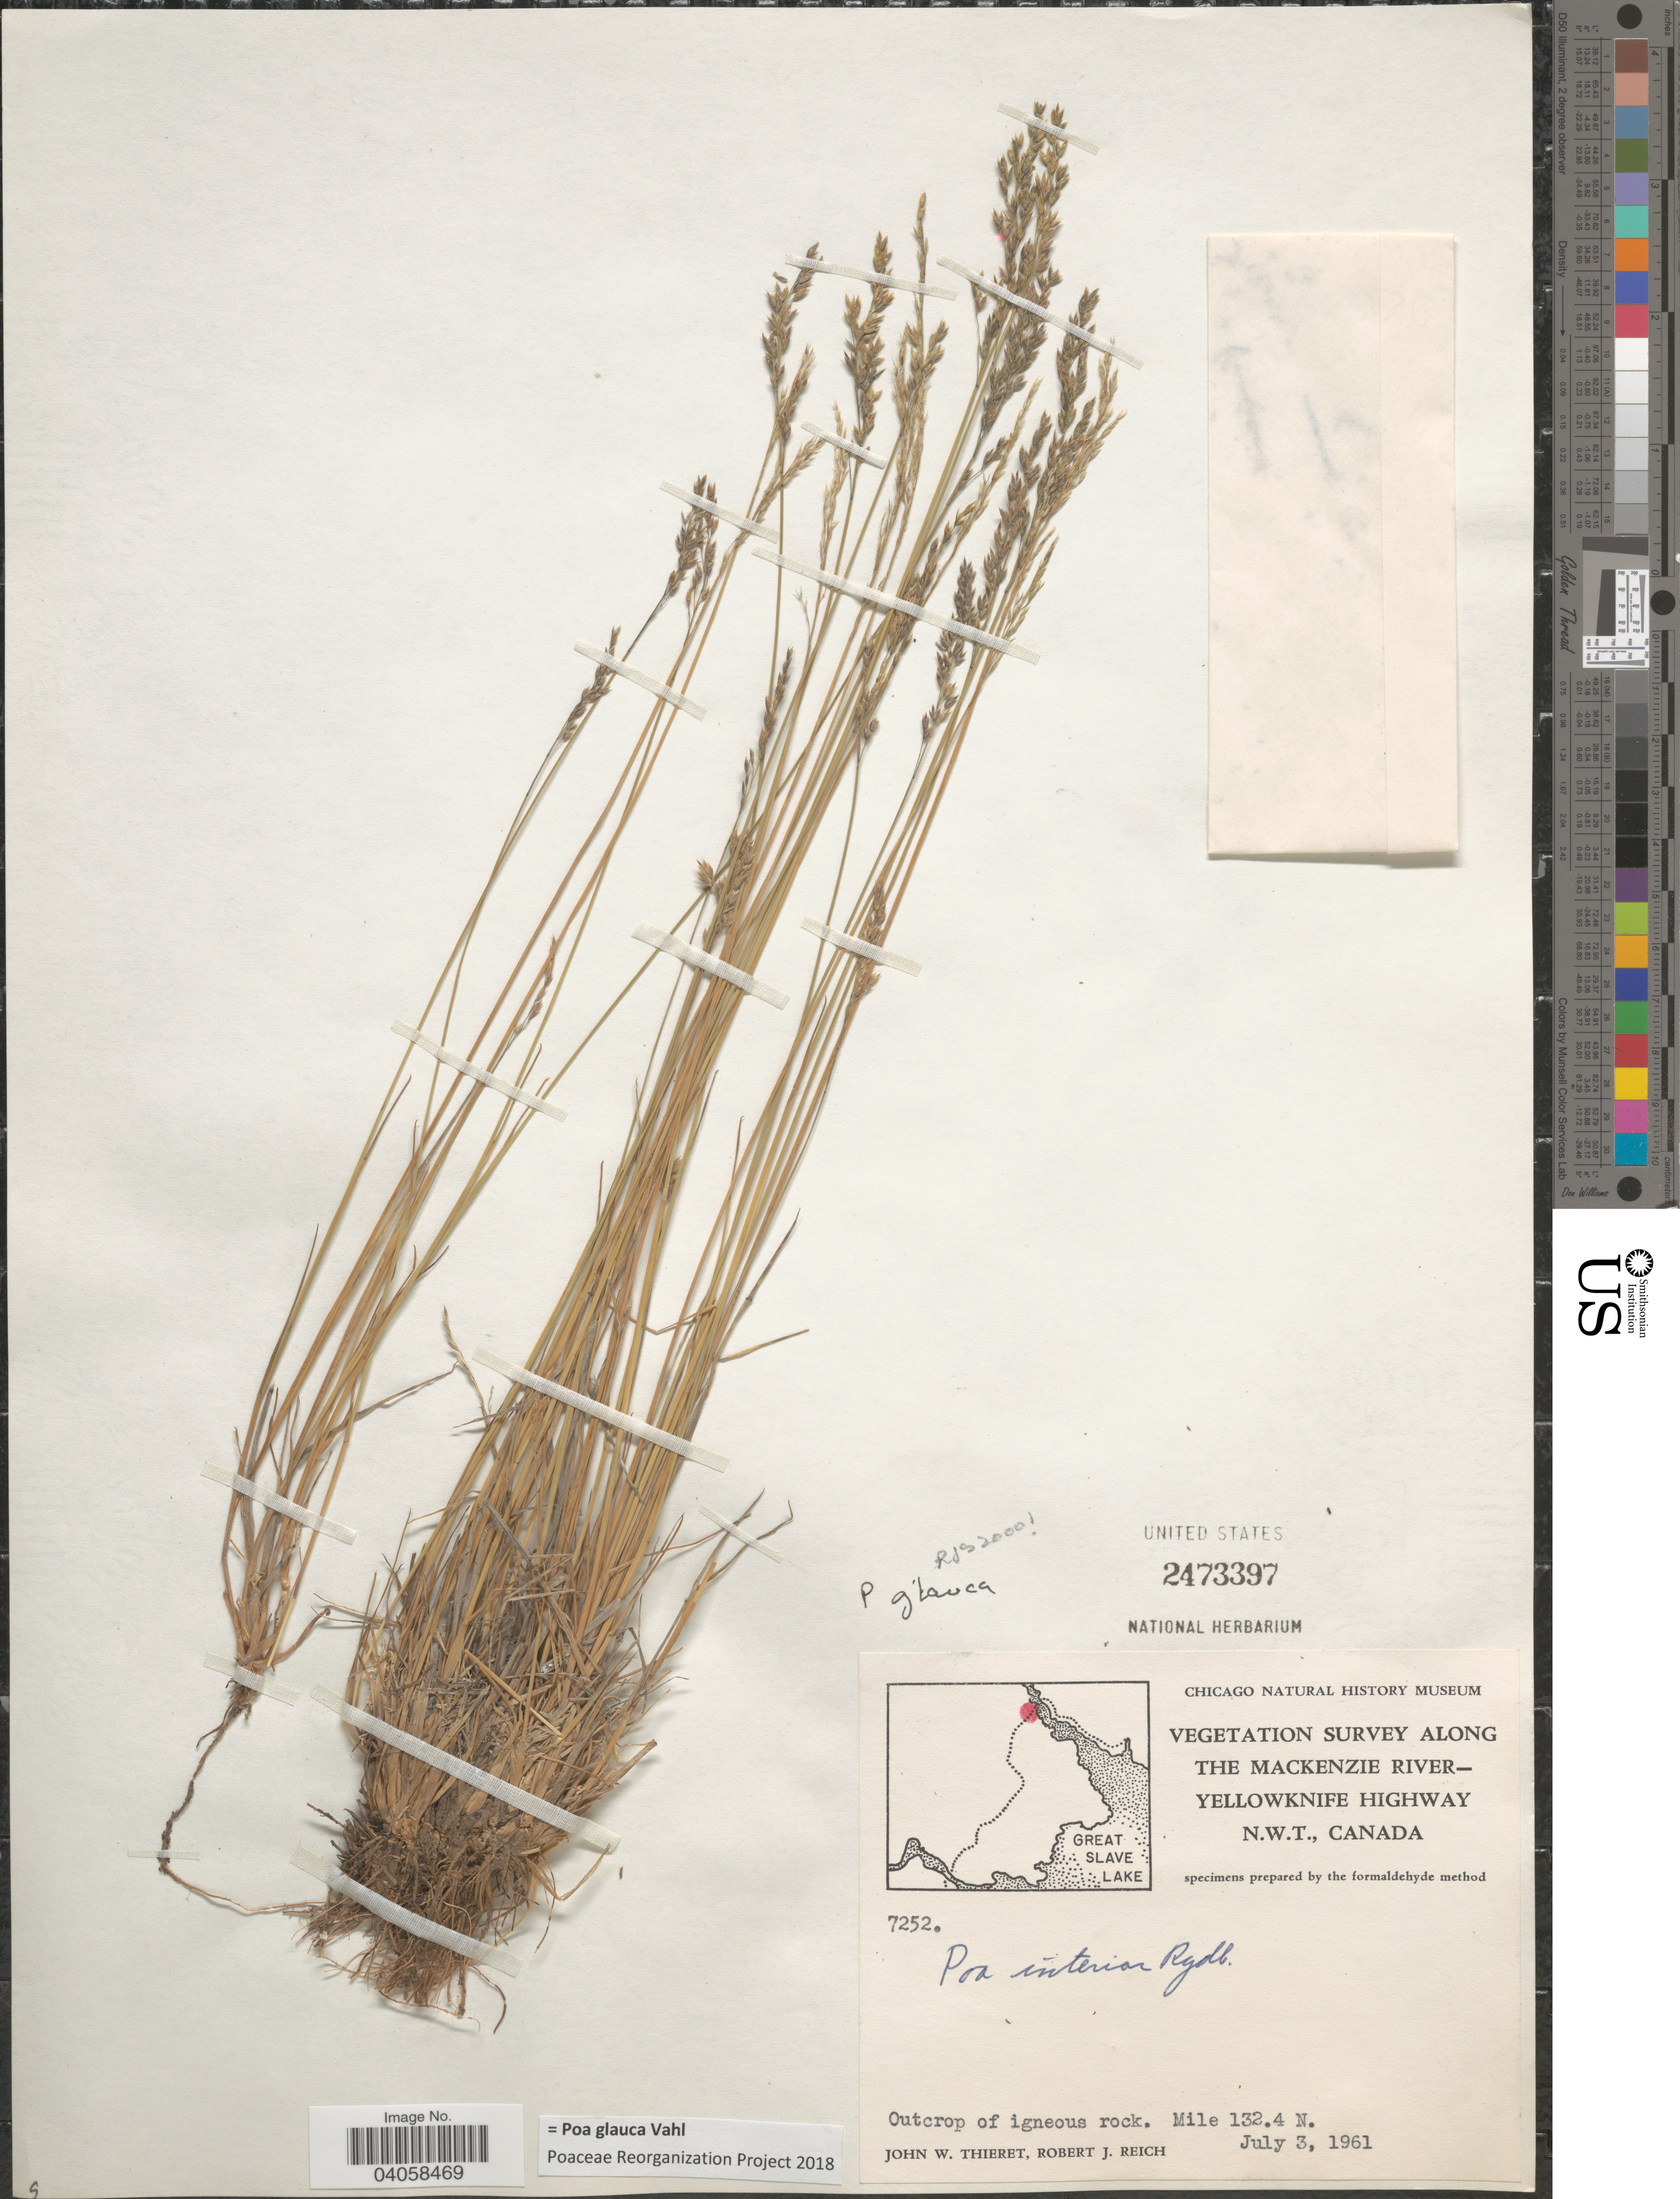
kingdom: Plantae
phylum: Tracheophyta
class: Liliopsida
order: Poales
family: Poaceae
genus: Poa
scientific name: Poa glauca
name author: Vahl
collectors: J. W. Thieret & R. Reich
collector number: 7252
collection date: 1961-07-03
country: Canada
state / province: Northwest Territories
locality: Along the Mackenzie River-Yellowknife Highway. Mile 132.4 N.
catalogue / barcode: US 2473397